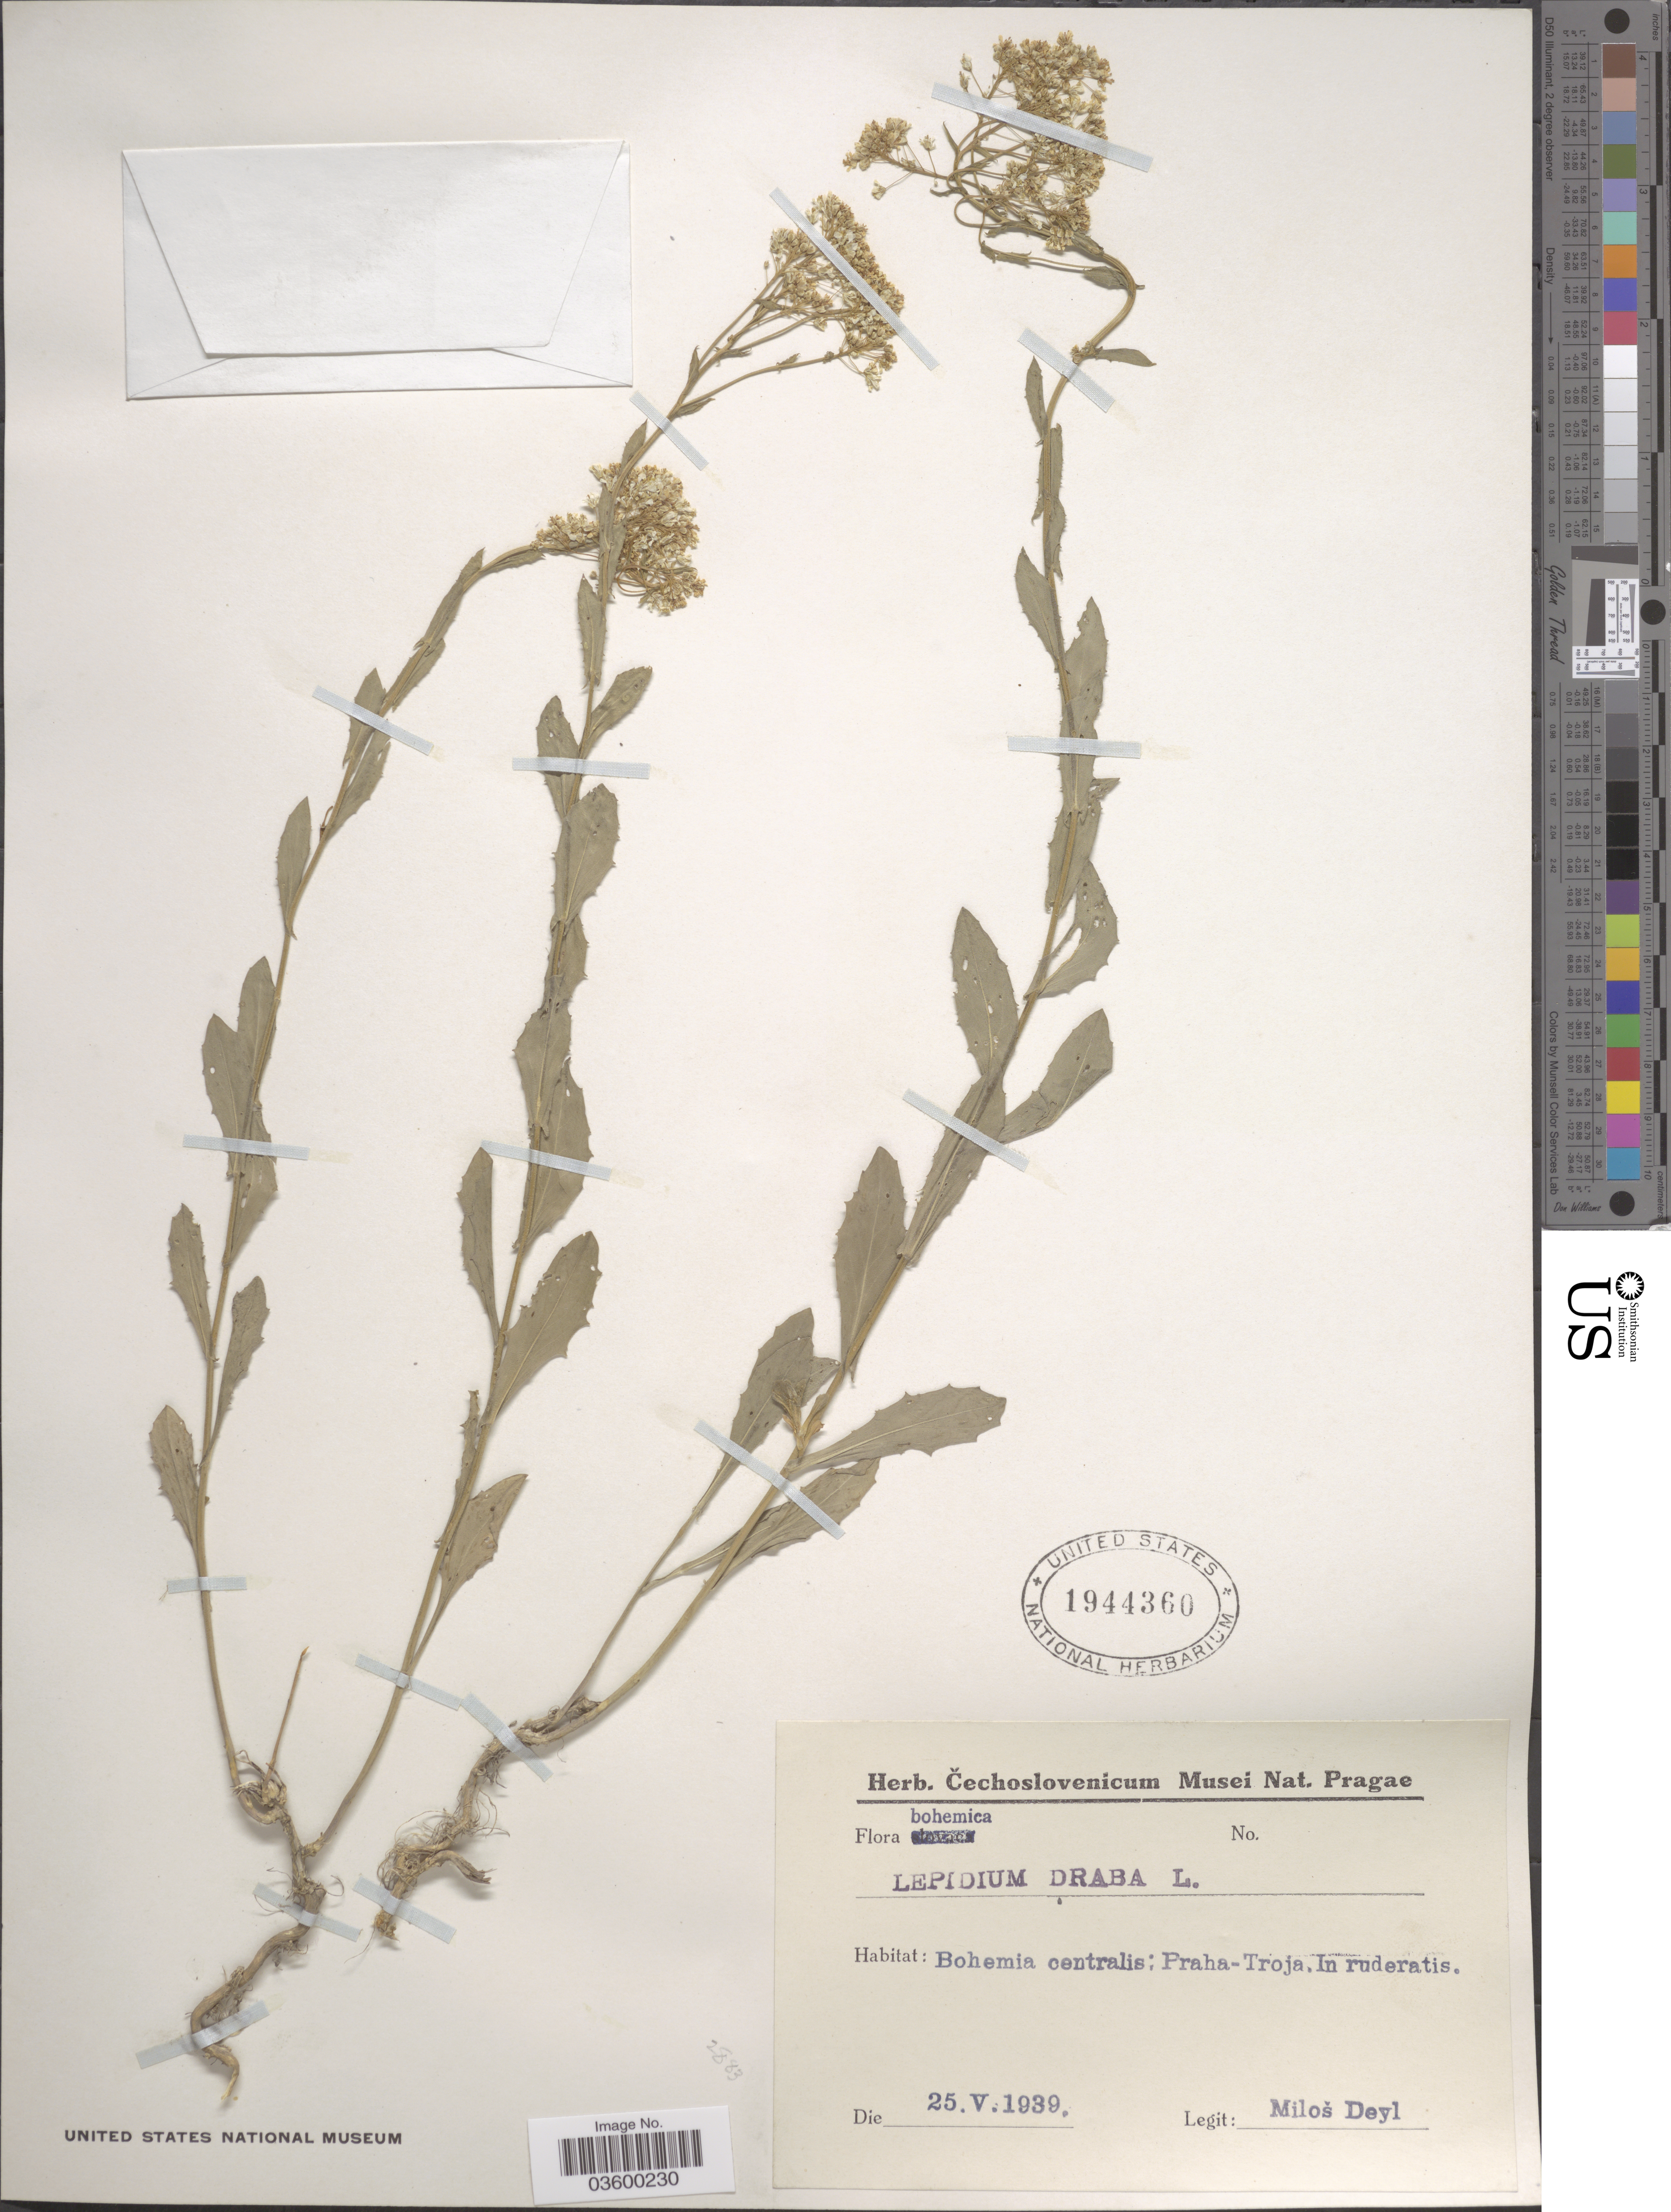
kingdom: Plantae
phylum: Tracheophyta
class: Magnoliopsida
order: Brassicales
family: Brassicaceae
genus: Lepidium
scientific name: Lepidium draba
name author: L.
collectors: M. Deyl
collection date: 1939-05-25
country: Czechia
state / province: Central Bohemian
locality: Bohemia centralis: Praha-Troja. In ruderatis.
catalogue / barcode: US 1944360